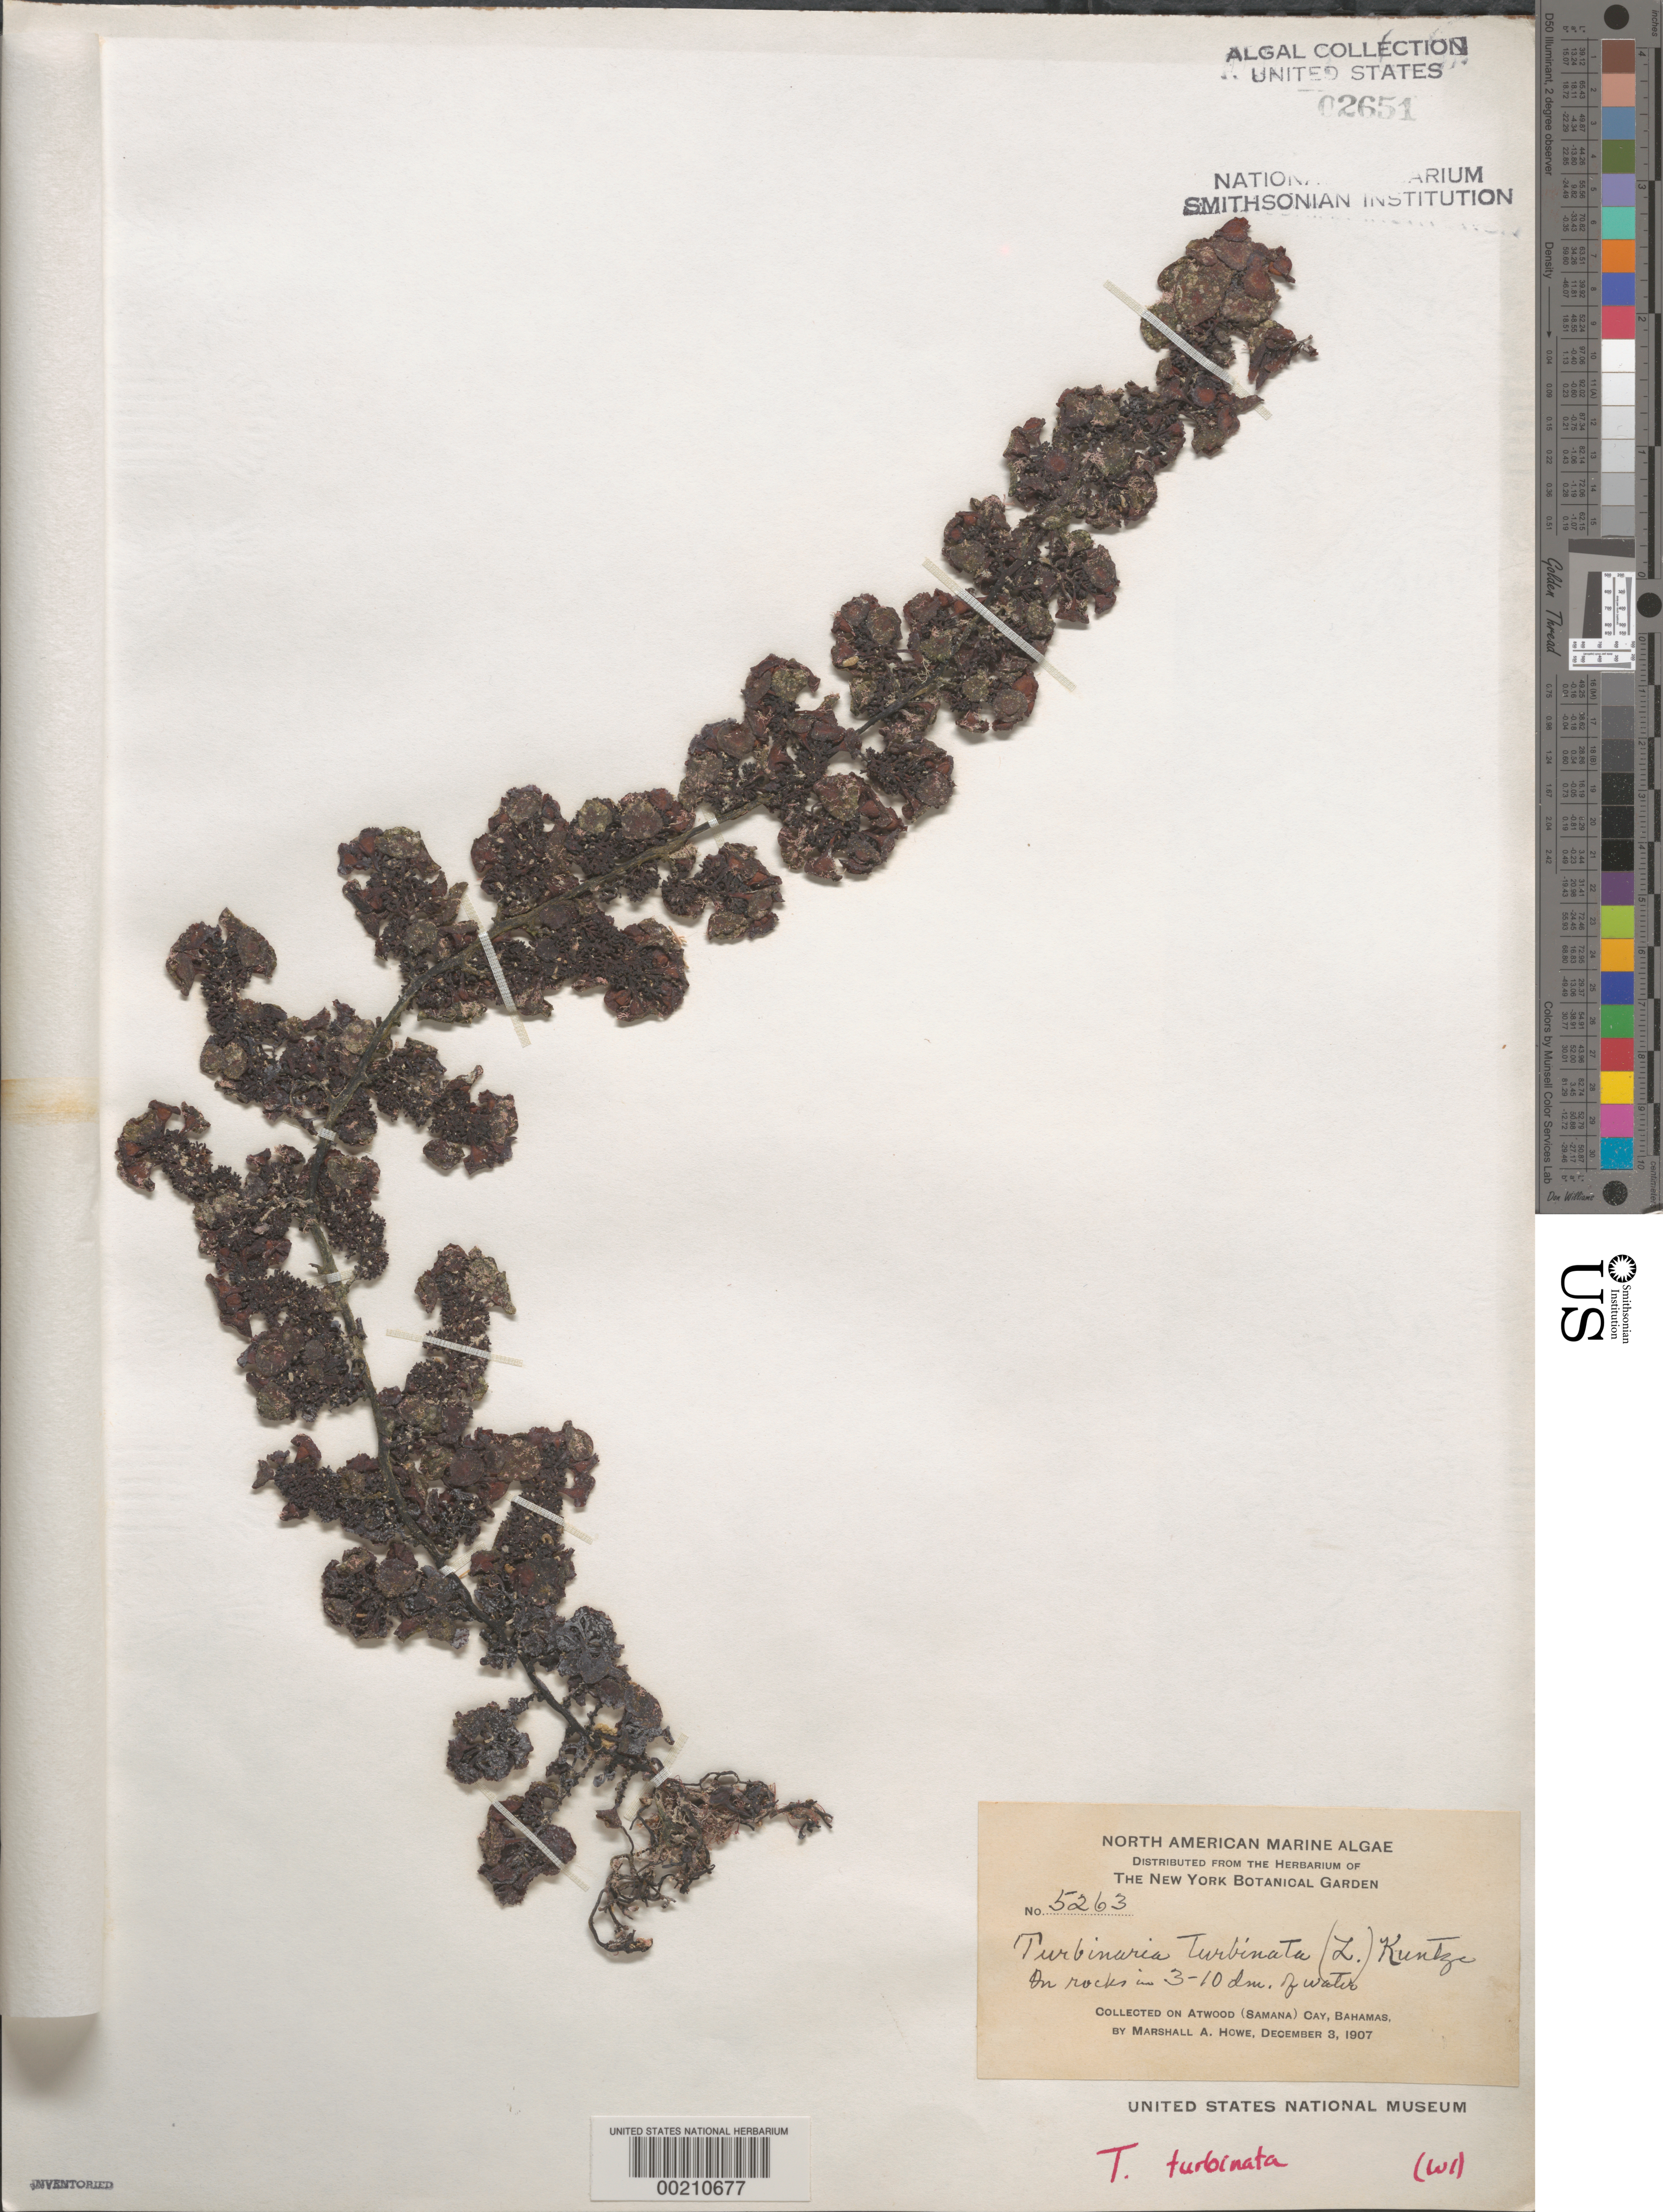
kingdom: Chromista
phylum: Ochrophyta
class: Phaeophyceae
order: Fucales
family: Sargassaceae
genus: Turbinaria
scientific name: Turbinaria turbinata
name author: (L.) Kuntze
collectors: M. A. Howe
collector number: MAH 5263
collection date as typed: December 3, 1907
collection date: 1907-12-03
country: Bahamas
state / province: Samana Cay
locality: Atwood (Samana) Cay, Bahamas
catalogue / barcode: US 2651